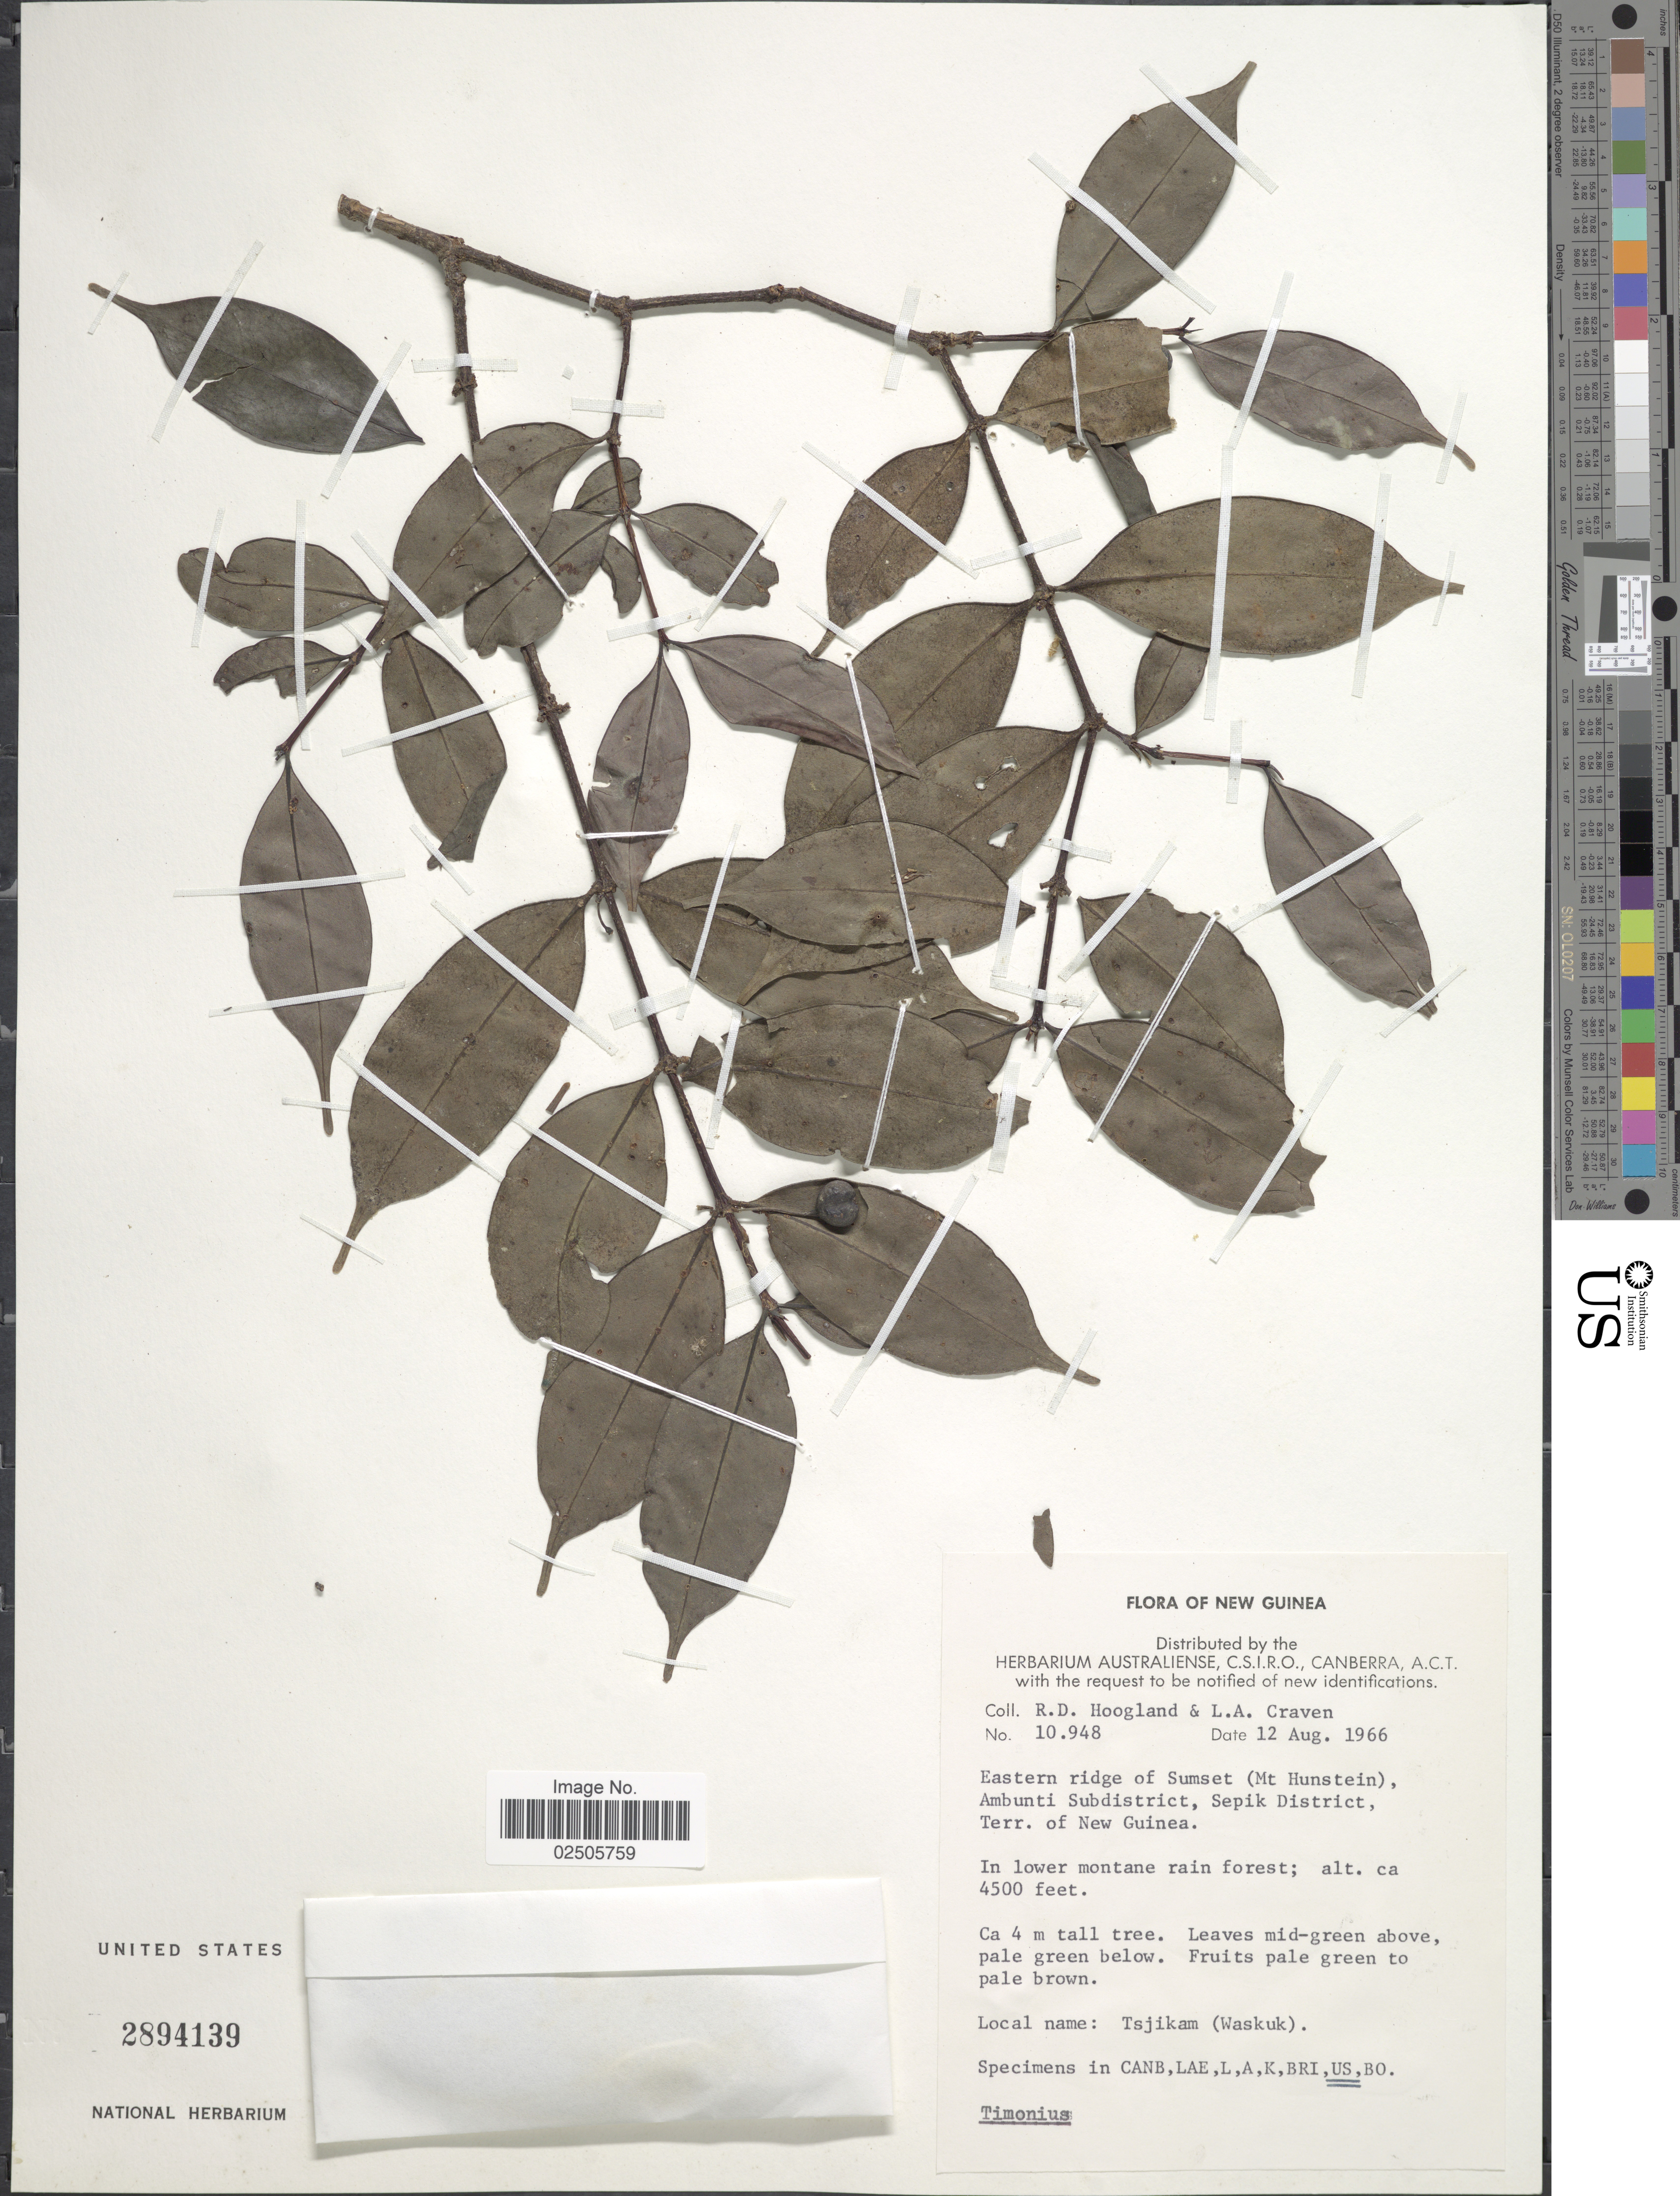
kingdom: Plantae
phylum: Tracheophyta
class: Magnoliopsida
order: Gentianales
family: Rubiaceae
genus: Timonius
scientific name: Timonius sp.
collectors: R. D. Hoogland & L. A. Craven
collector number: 10948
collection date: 1966-08-12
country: Papua New Guinea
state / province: East Sepik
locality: New Guinea, Eastern ridge of Sumset (Mt. Hunstein), Ambunti Subdistrict, Sepik District, Terr. of New Guinea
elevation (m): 1372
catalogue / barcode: US 2894139